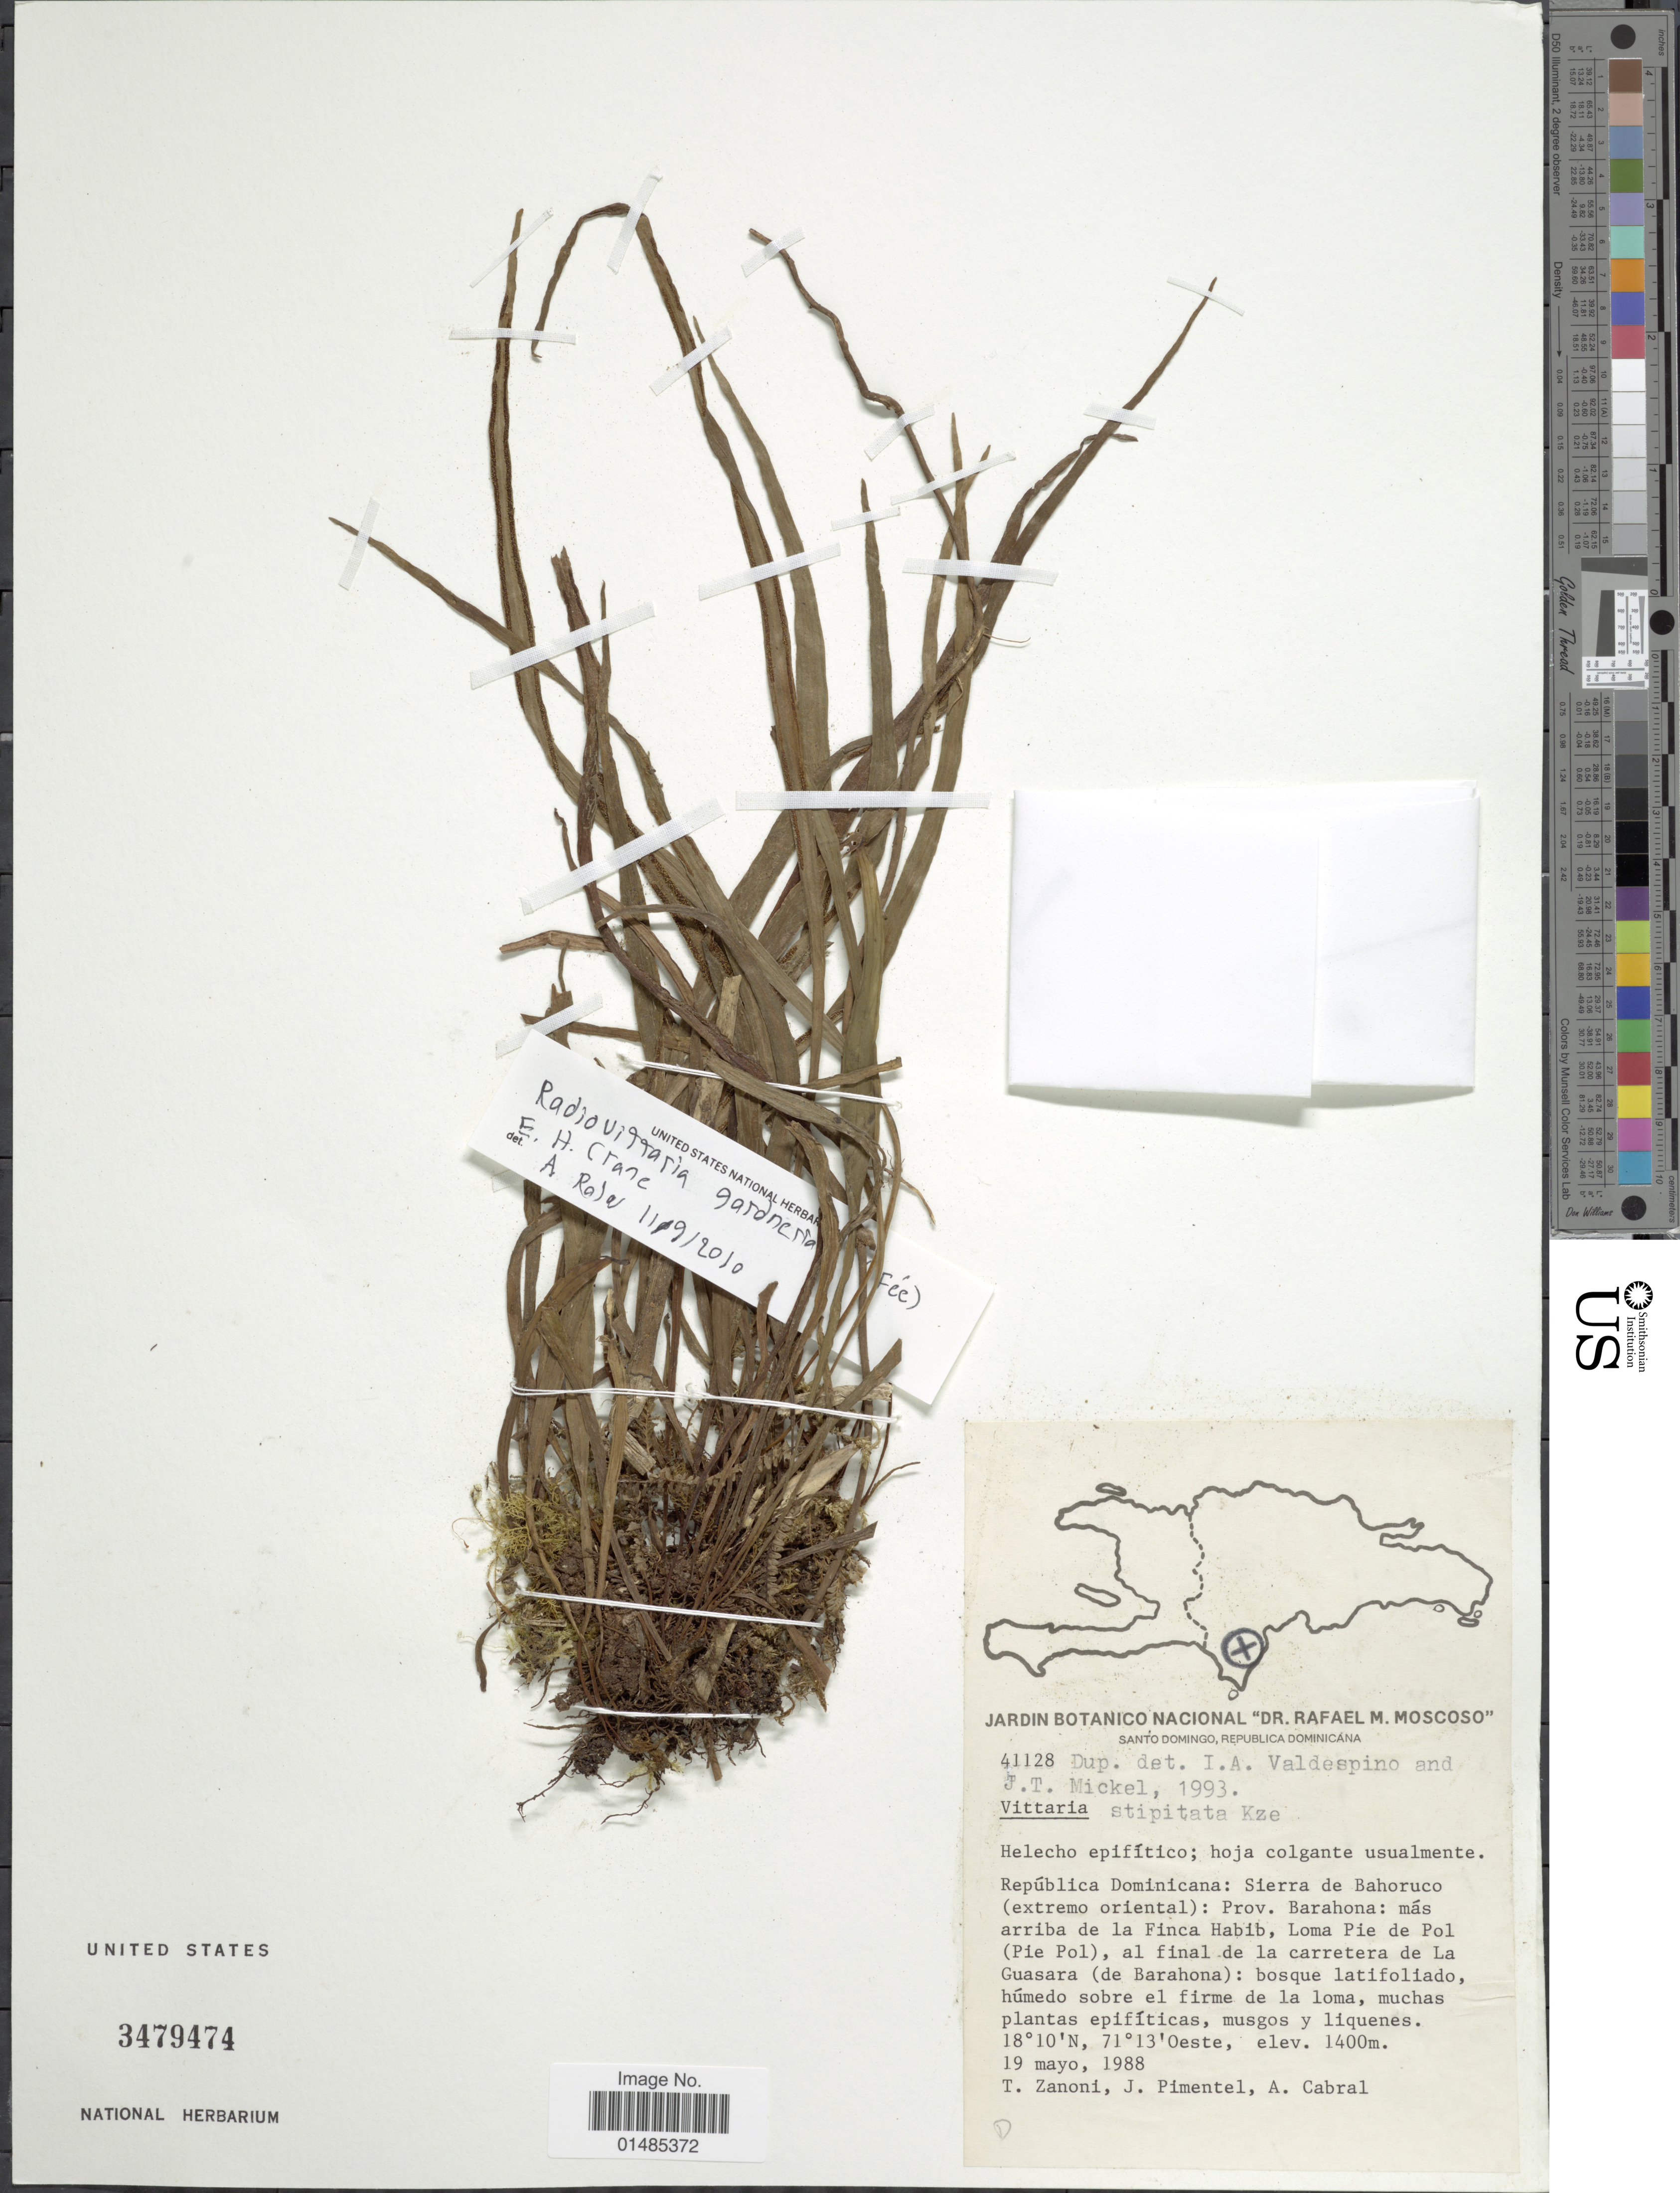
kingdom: Plantae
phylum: Tracheophyta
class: Polypodiopsida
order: Polypodiales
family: Pteridaceae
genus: Radiovittaria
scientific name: Radiovittaria gardneriana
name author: (Fée) E.H. Crane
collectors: T. A. Zanoni, J. Pimentel & A. Cabral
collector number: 41128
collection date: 1988-05-19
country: Dominican Republic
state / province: Barahona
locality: Sierra de Bahoruco (extremo oriental): más arriba de la Finca Habib, Loma Pie de Pol (Pie Pol), al final de la carretera de La Guasara (de Barahona).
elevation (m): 1400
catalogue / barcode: US 3479474